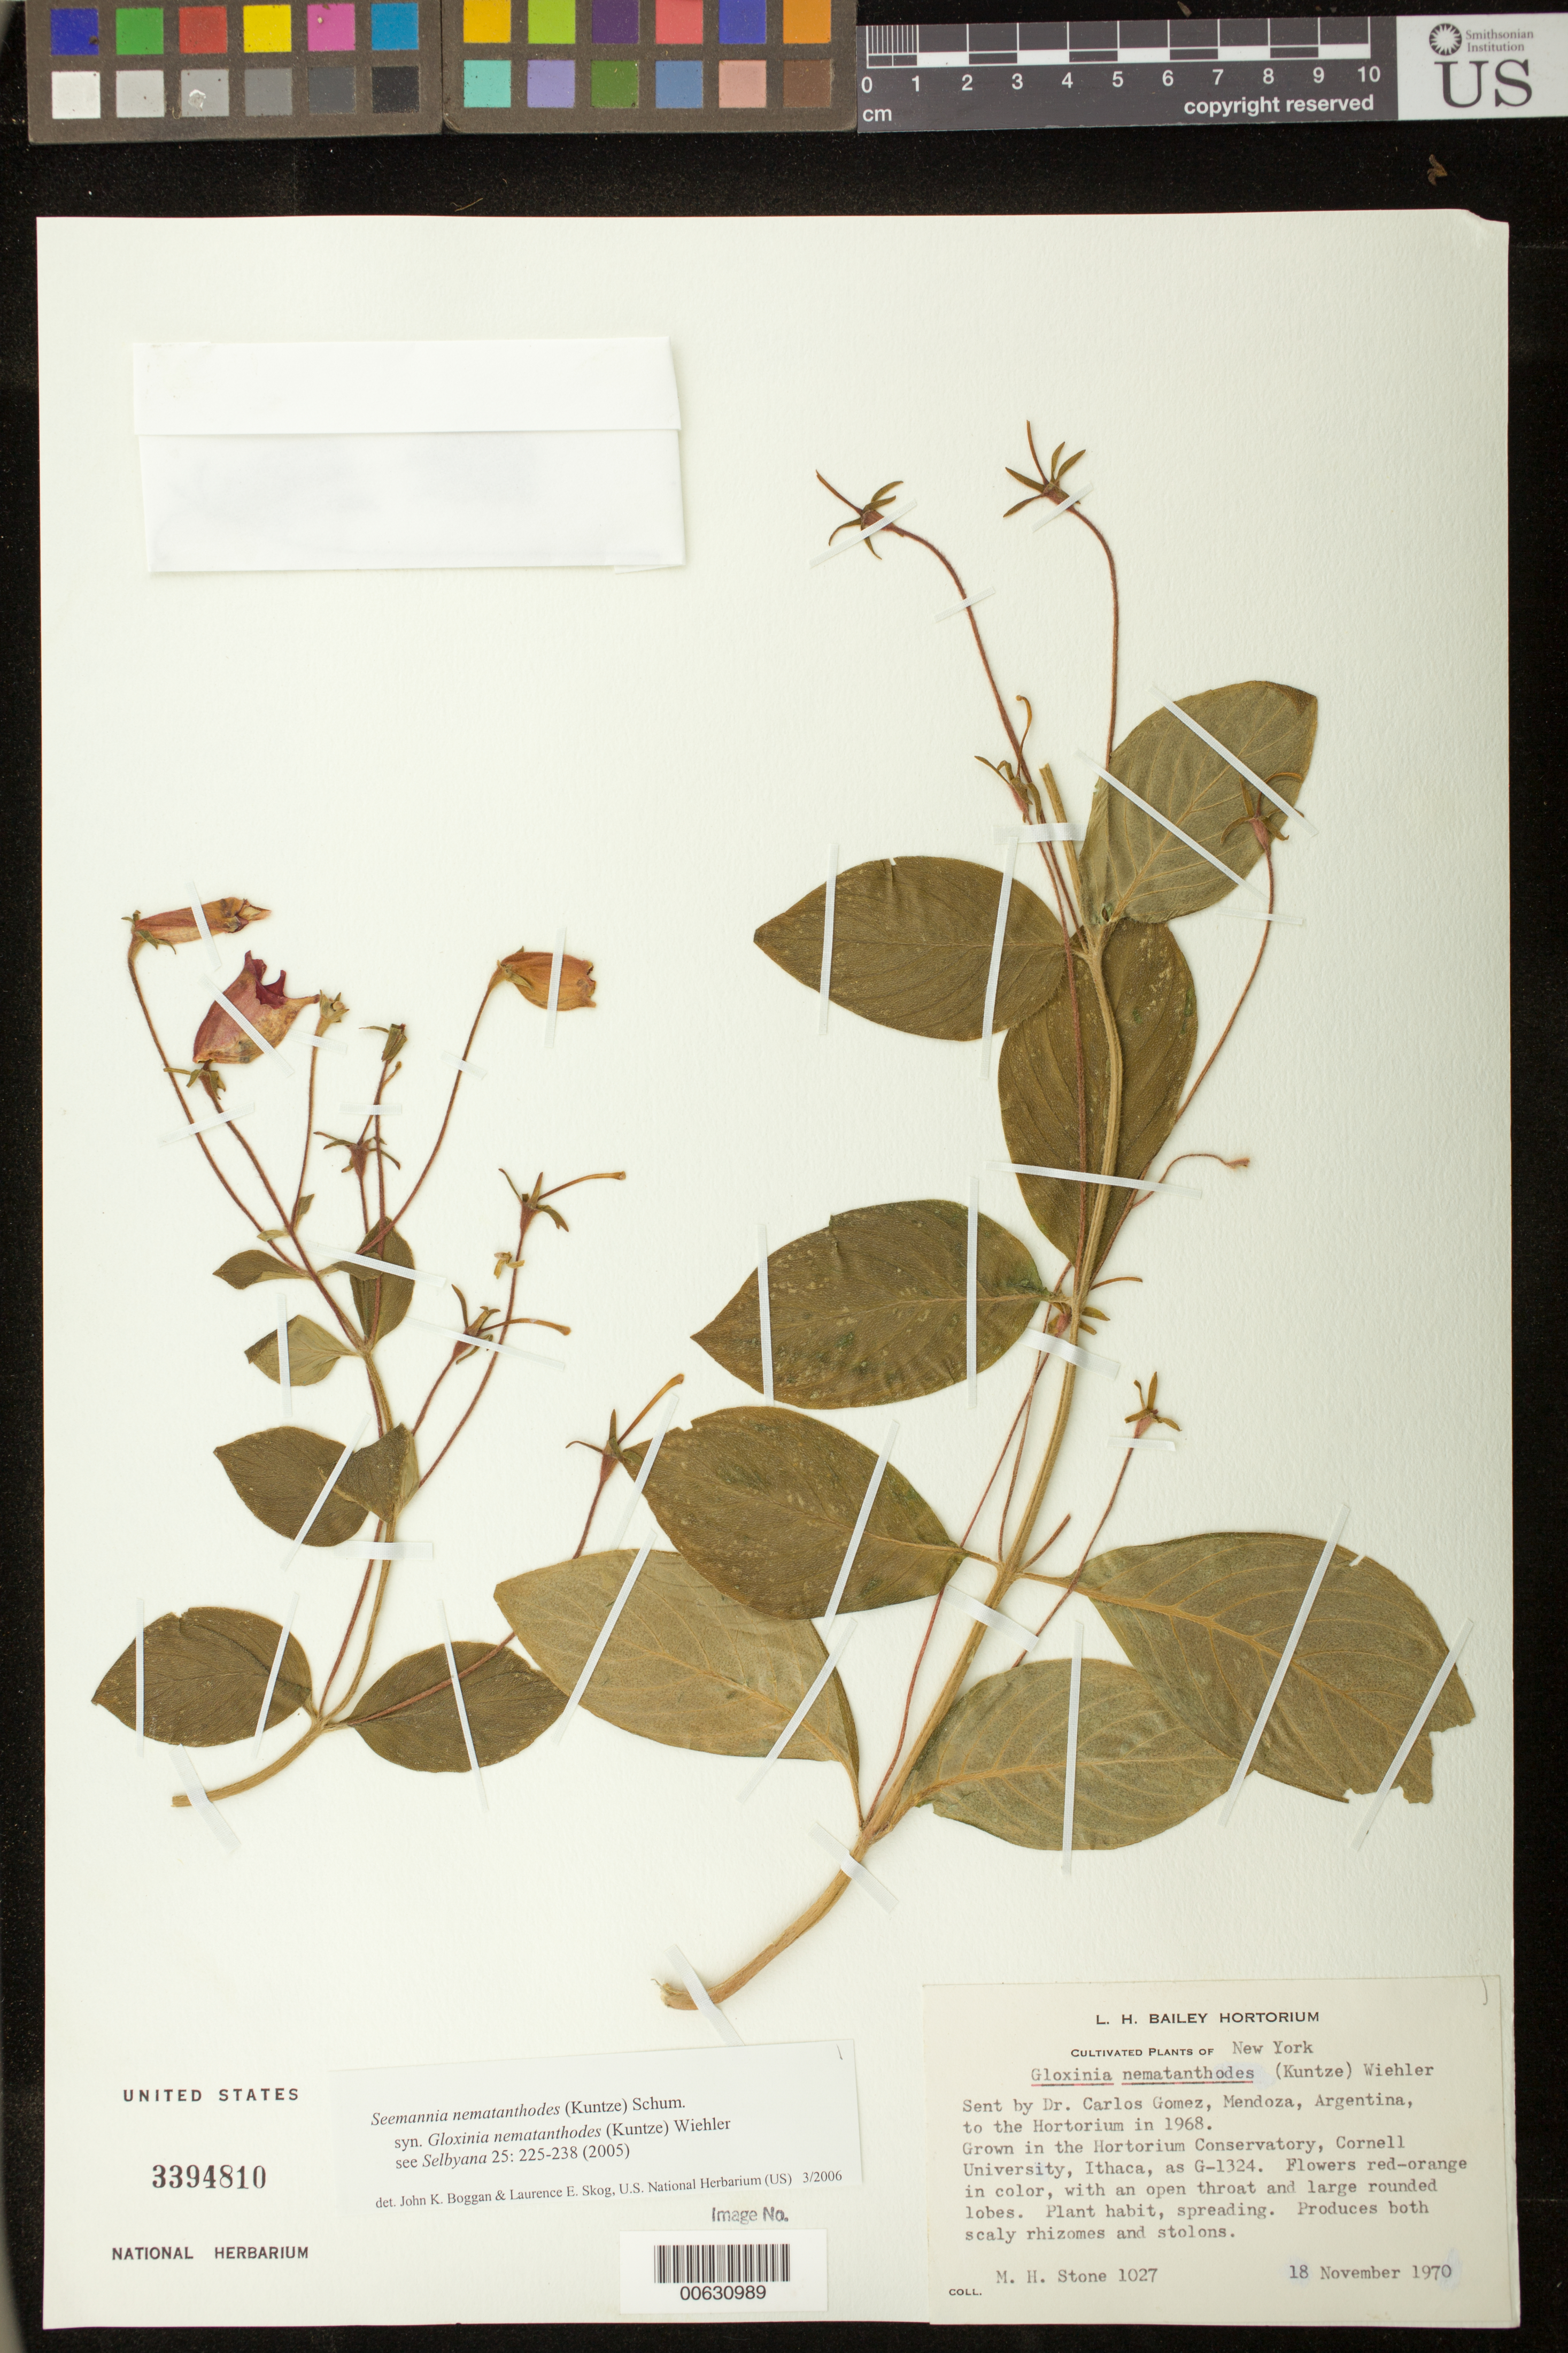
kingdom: Plantae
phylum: Tracheophyta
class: Magnoliopsida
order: Lamiales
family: Gesneriaceae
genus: Seemannia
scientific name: Seemannia nematanthodes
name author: (Kuntze) K. Schum.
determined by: Boggan, J. K.; Skog, L. E.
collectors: M. Stone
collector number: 1027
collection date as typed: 18 Nov 1970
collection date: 1970-11-18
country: United States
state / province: New York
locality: Grown in the Hortorium conservatory, Cornell University, Ithaca [orig. Argentina]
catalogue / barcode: US 3394810